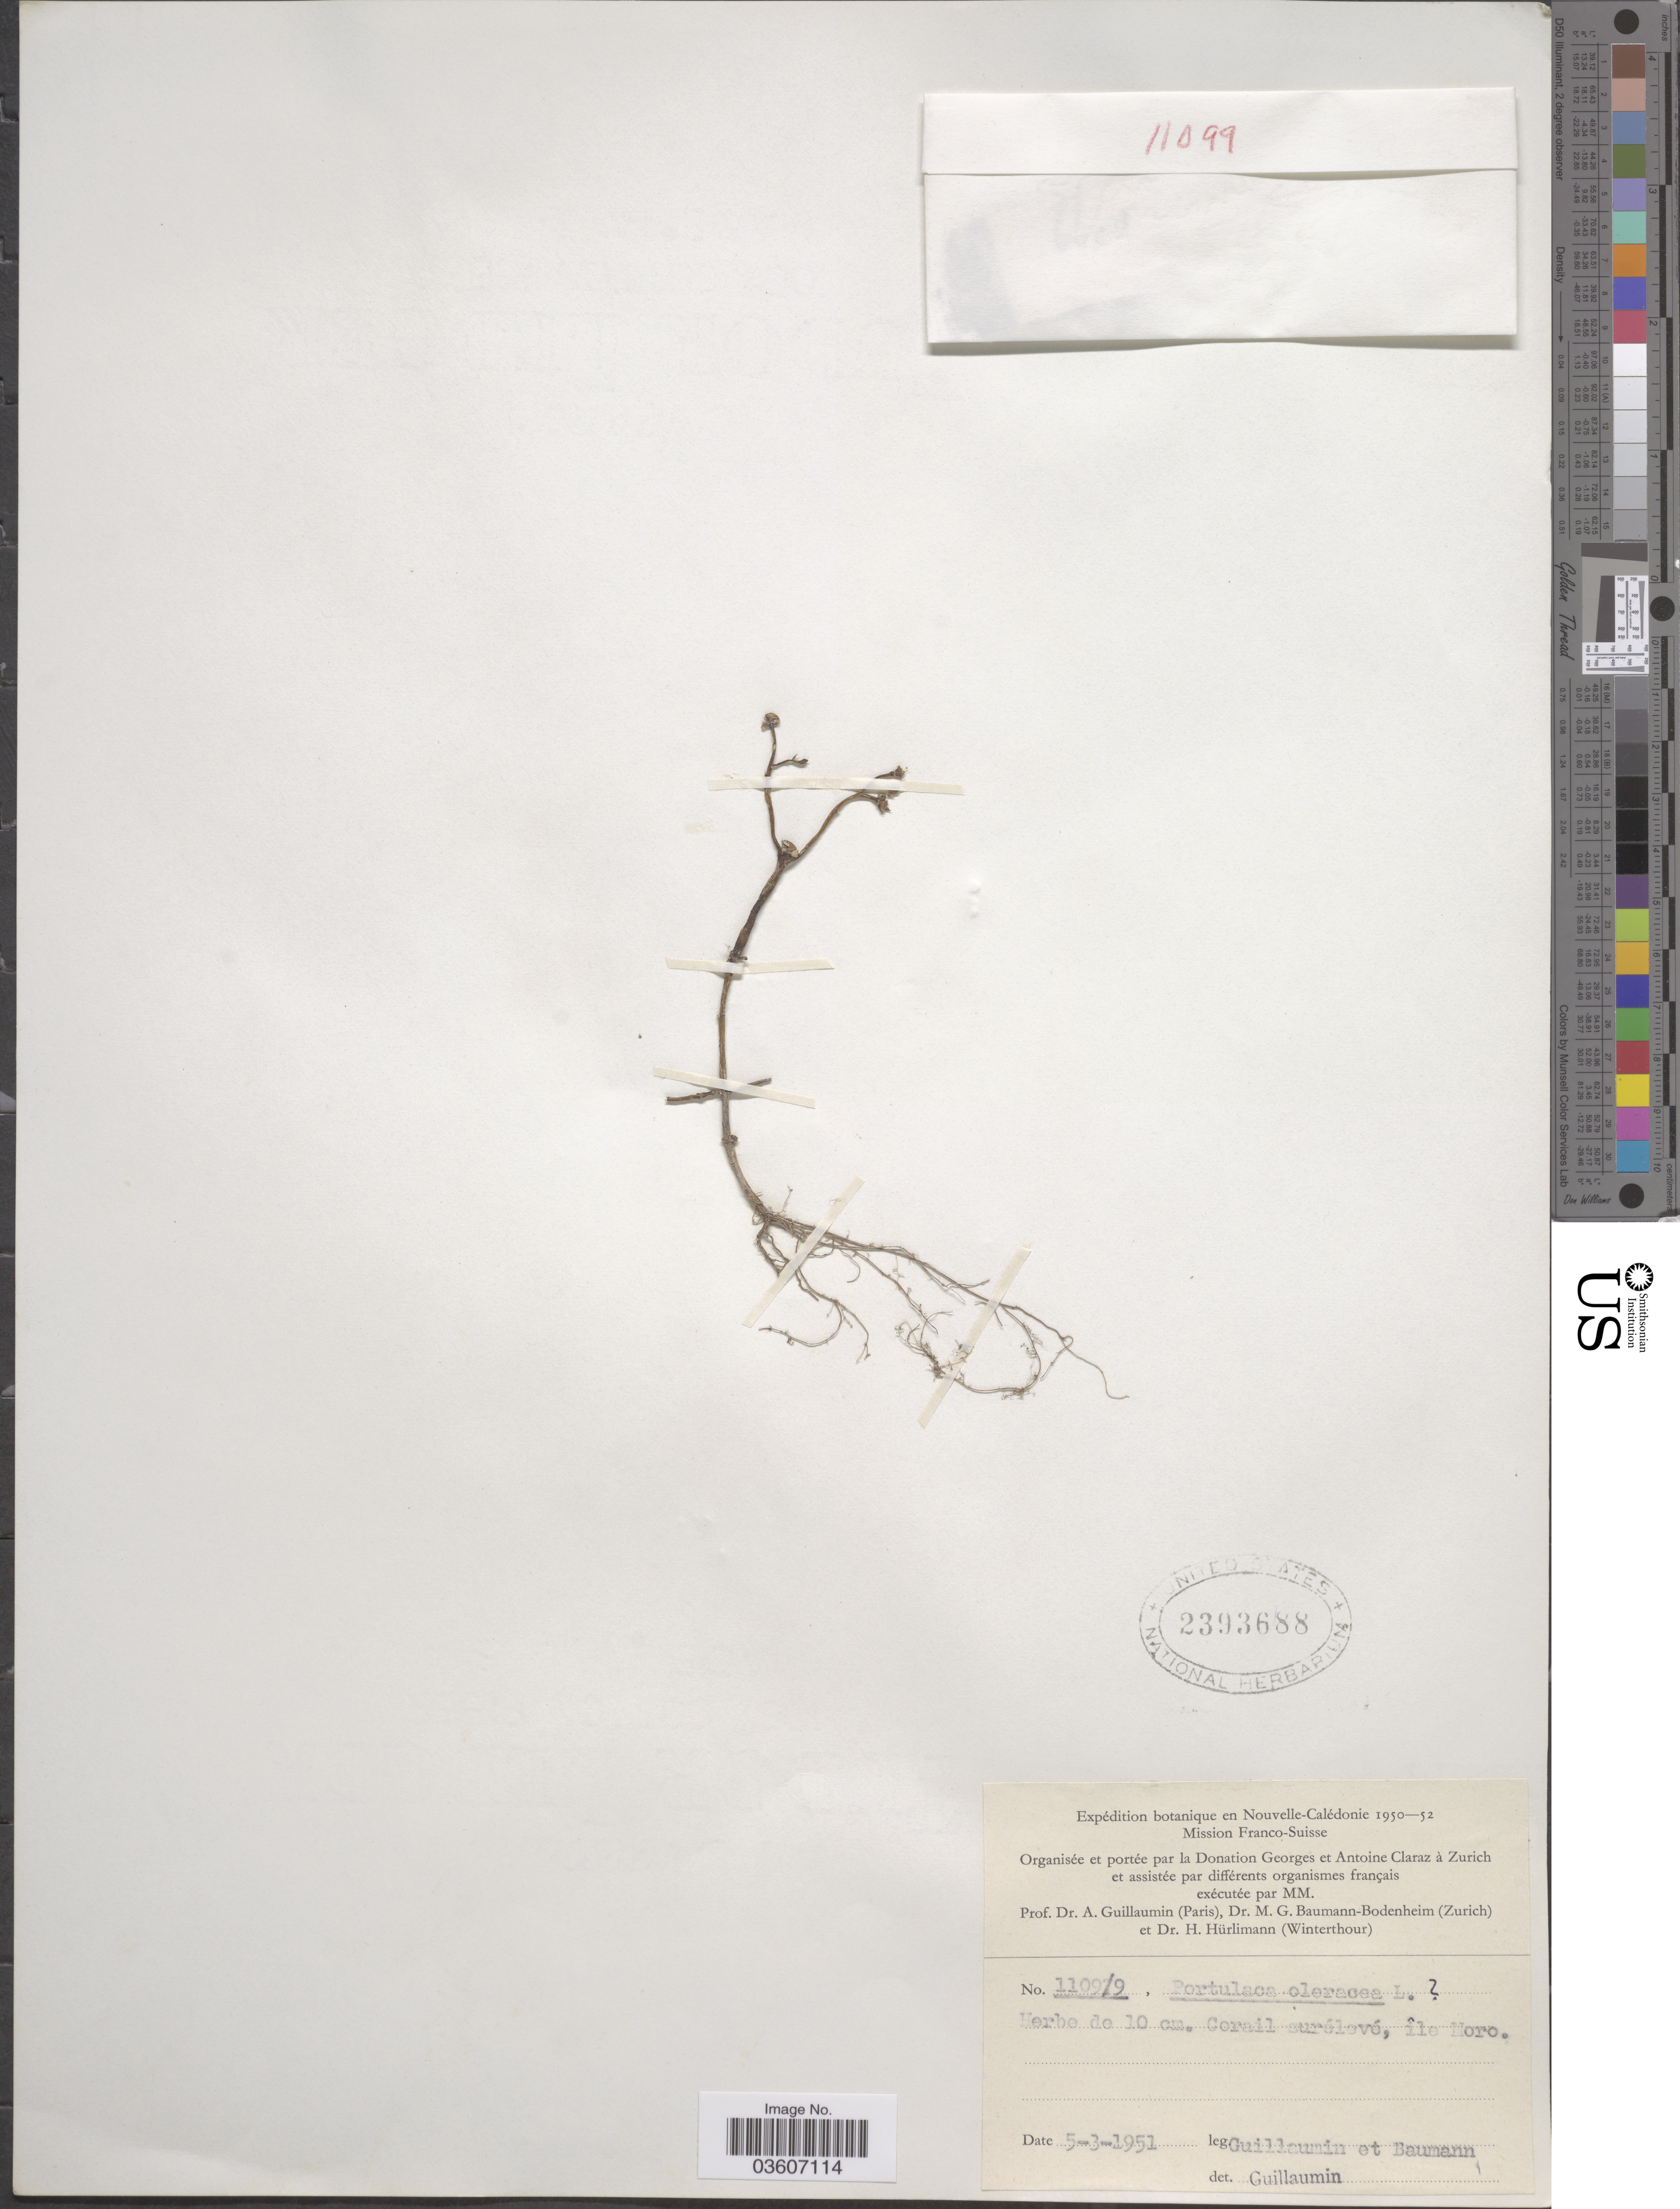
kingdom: Plantae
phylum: Tracheophyta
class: Magnoliopsida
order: Caryophyllales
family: Portulacaceae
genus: Portulaca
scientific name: Portulaca oleracea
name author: L.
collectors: A. Guillaumin & M. G. Baumann-Bodenheim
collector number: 1109/9*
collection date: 1951-03-05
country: New Caledonia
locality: Île Moro.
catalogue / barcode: US 2393688